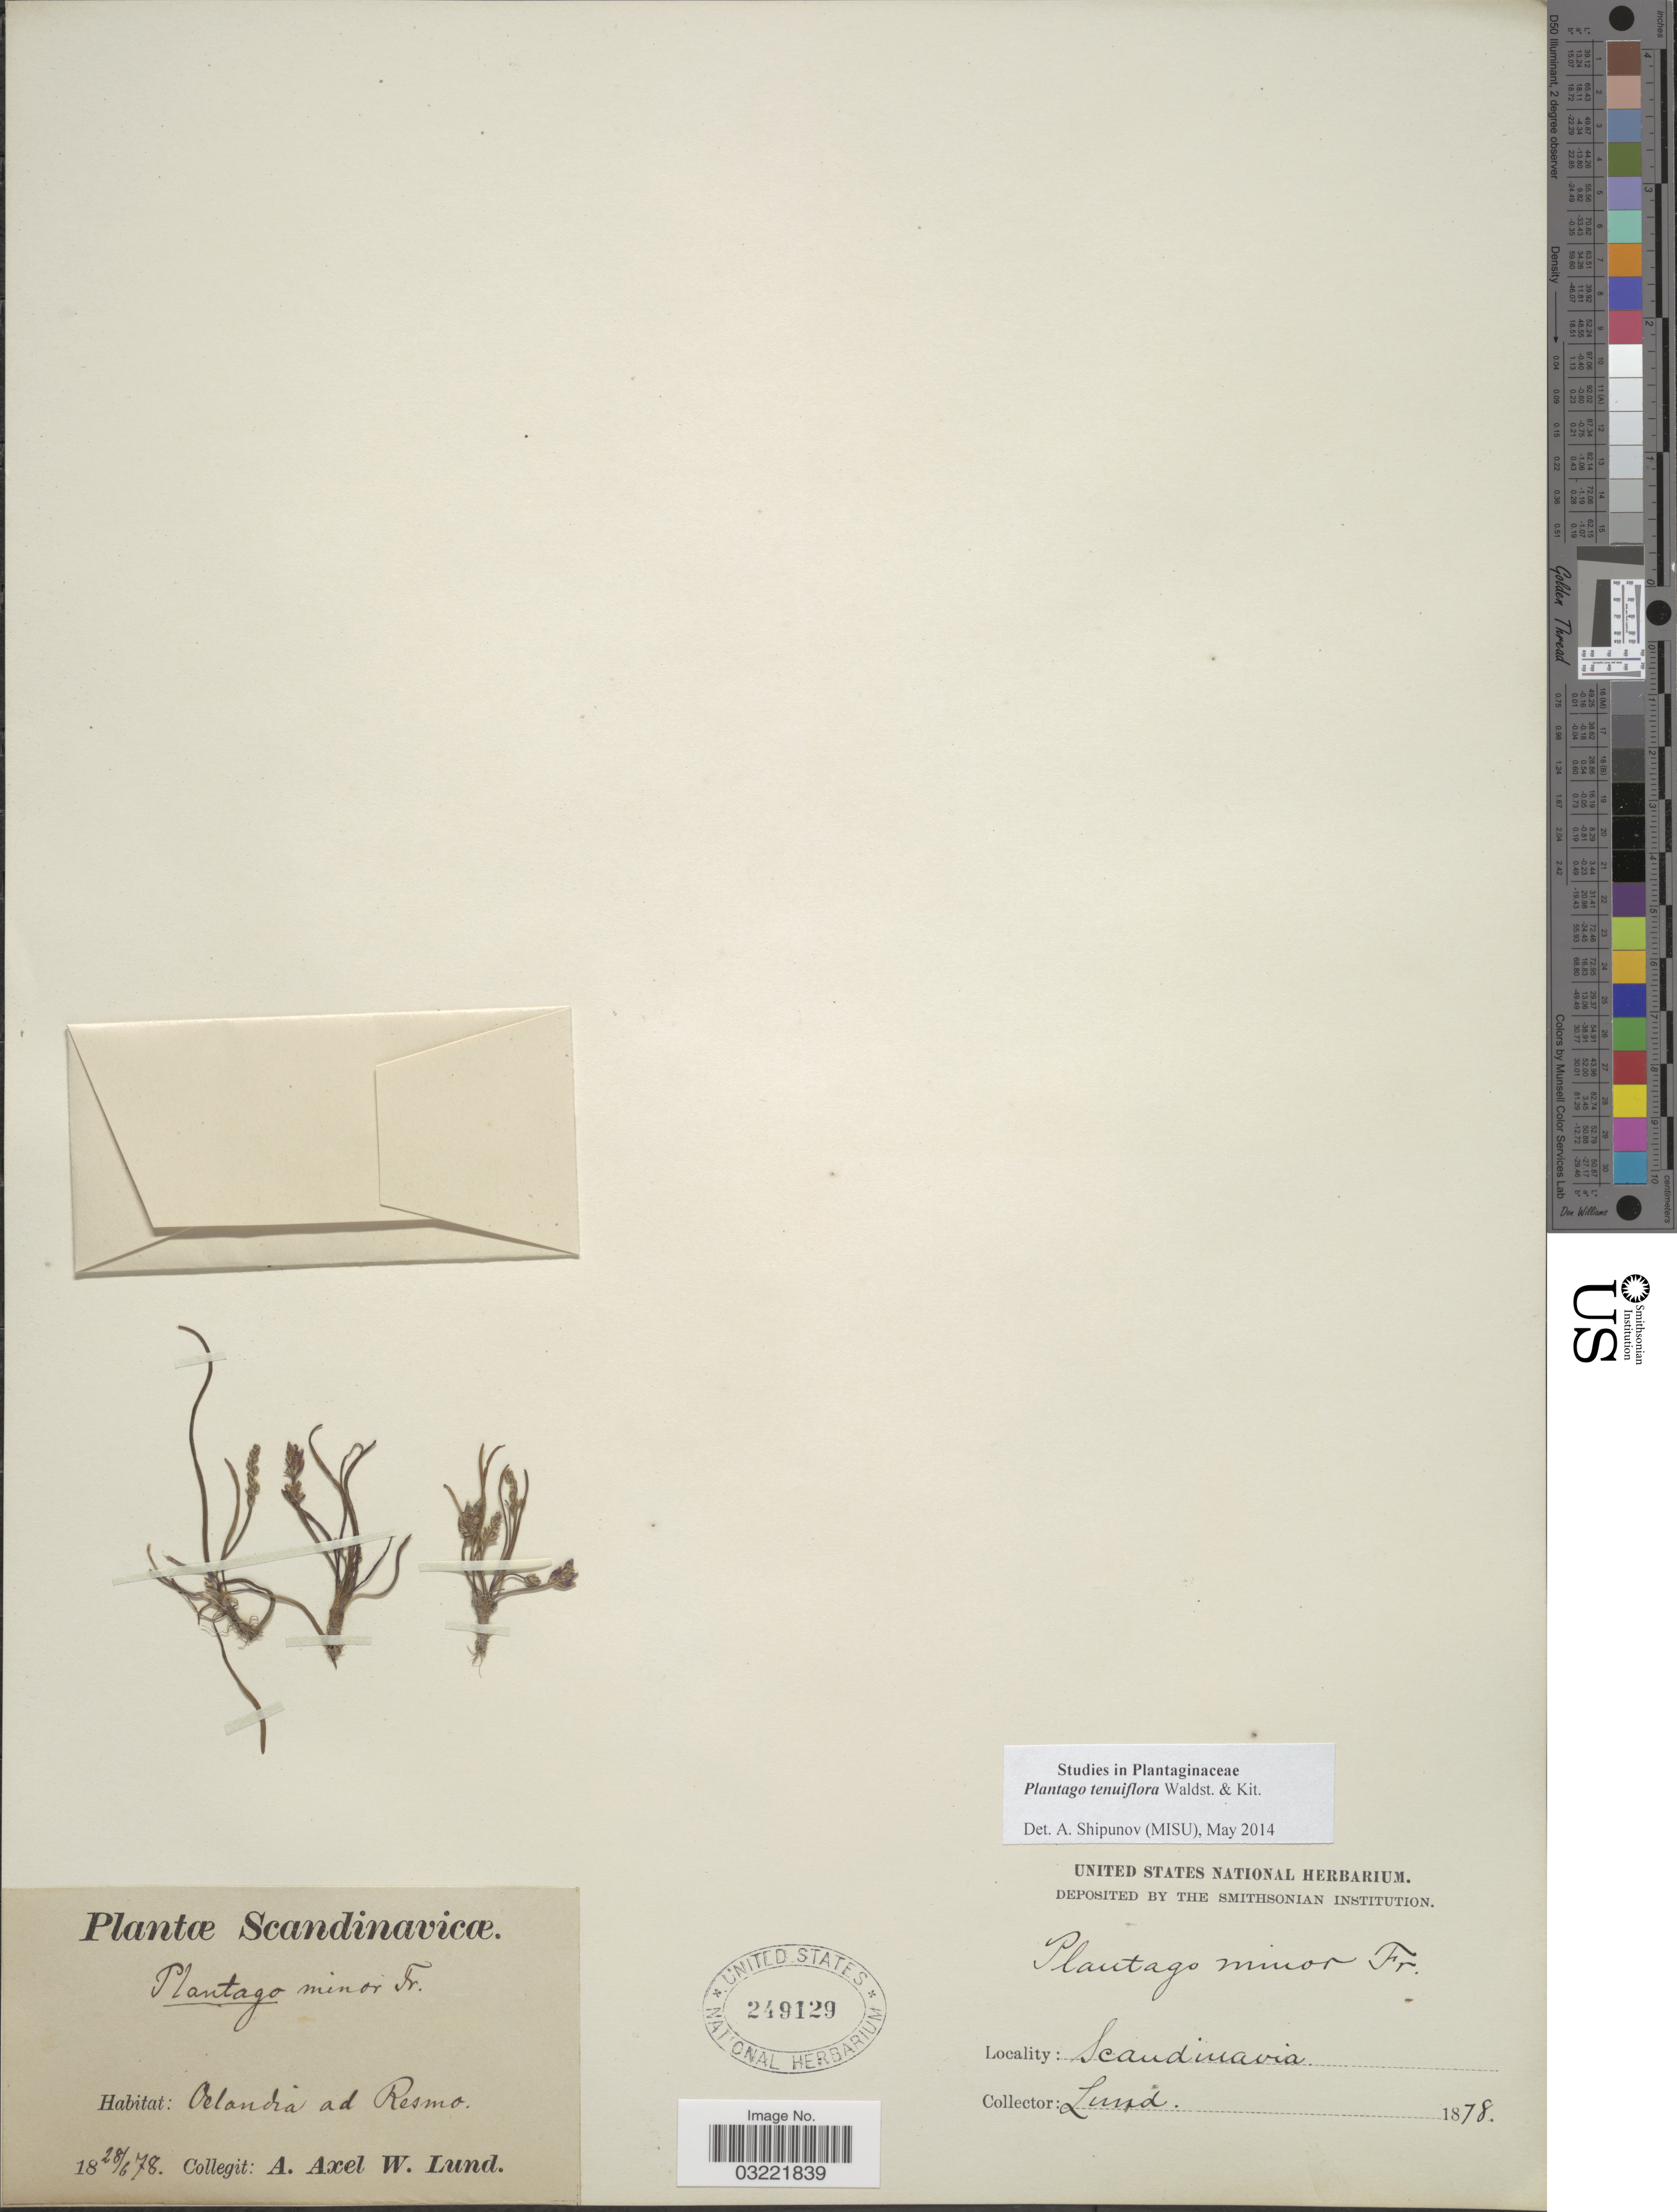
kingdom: Plantae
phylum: Tracheophyta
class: Magnoliopsida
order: Lamiales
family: Plantaginaceae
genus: Plantago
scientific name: Plantago tenuiflora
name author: Waldst. & Kit.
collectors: A. Lund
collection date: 1878-06-28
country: Sweden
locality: Scandinavicæ. Oelandia ad Resmo.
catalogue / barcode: US 249129